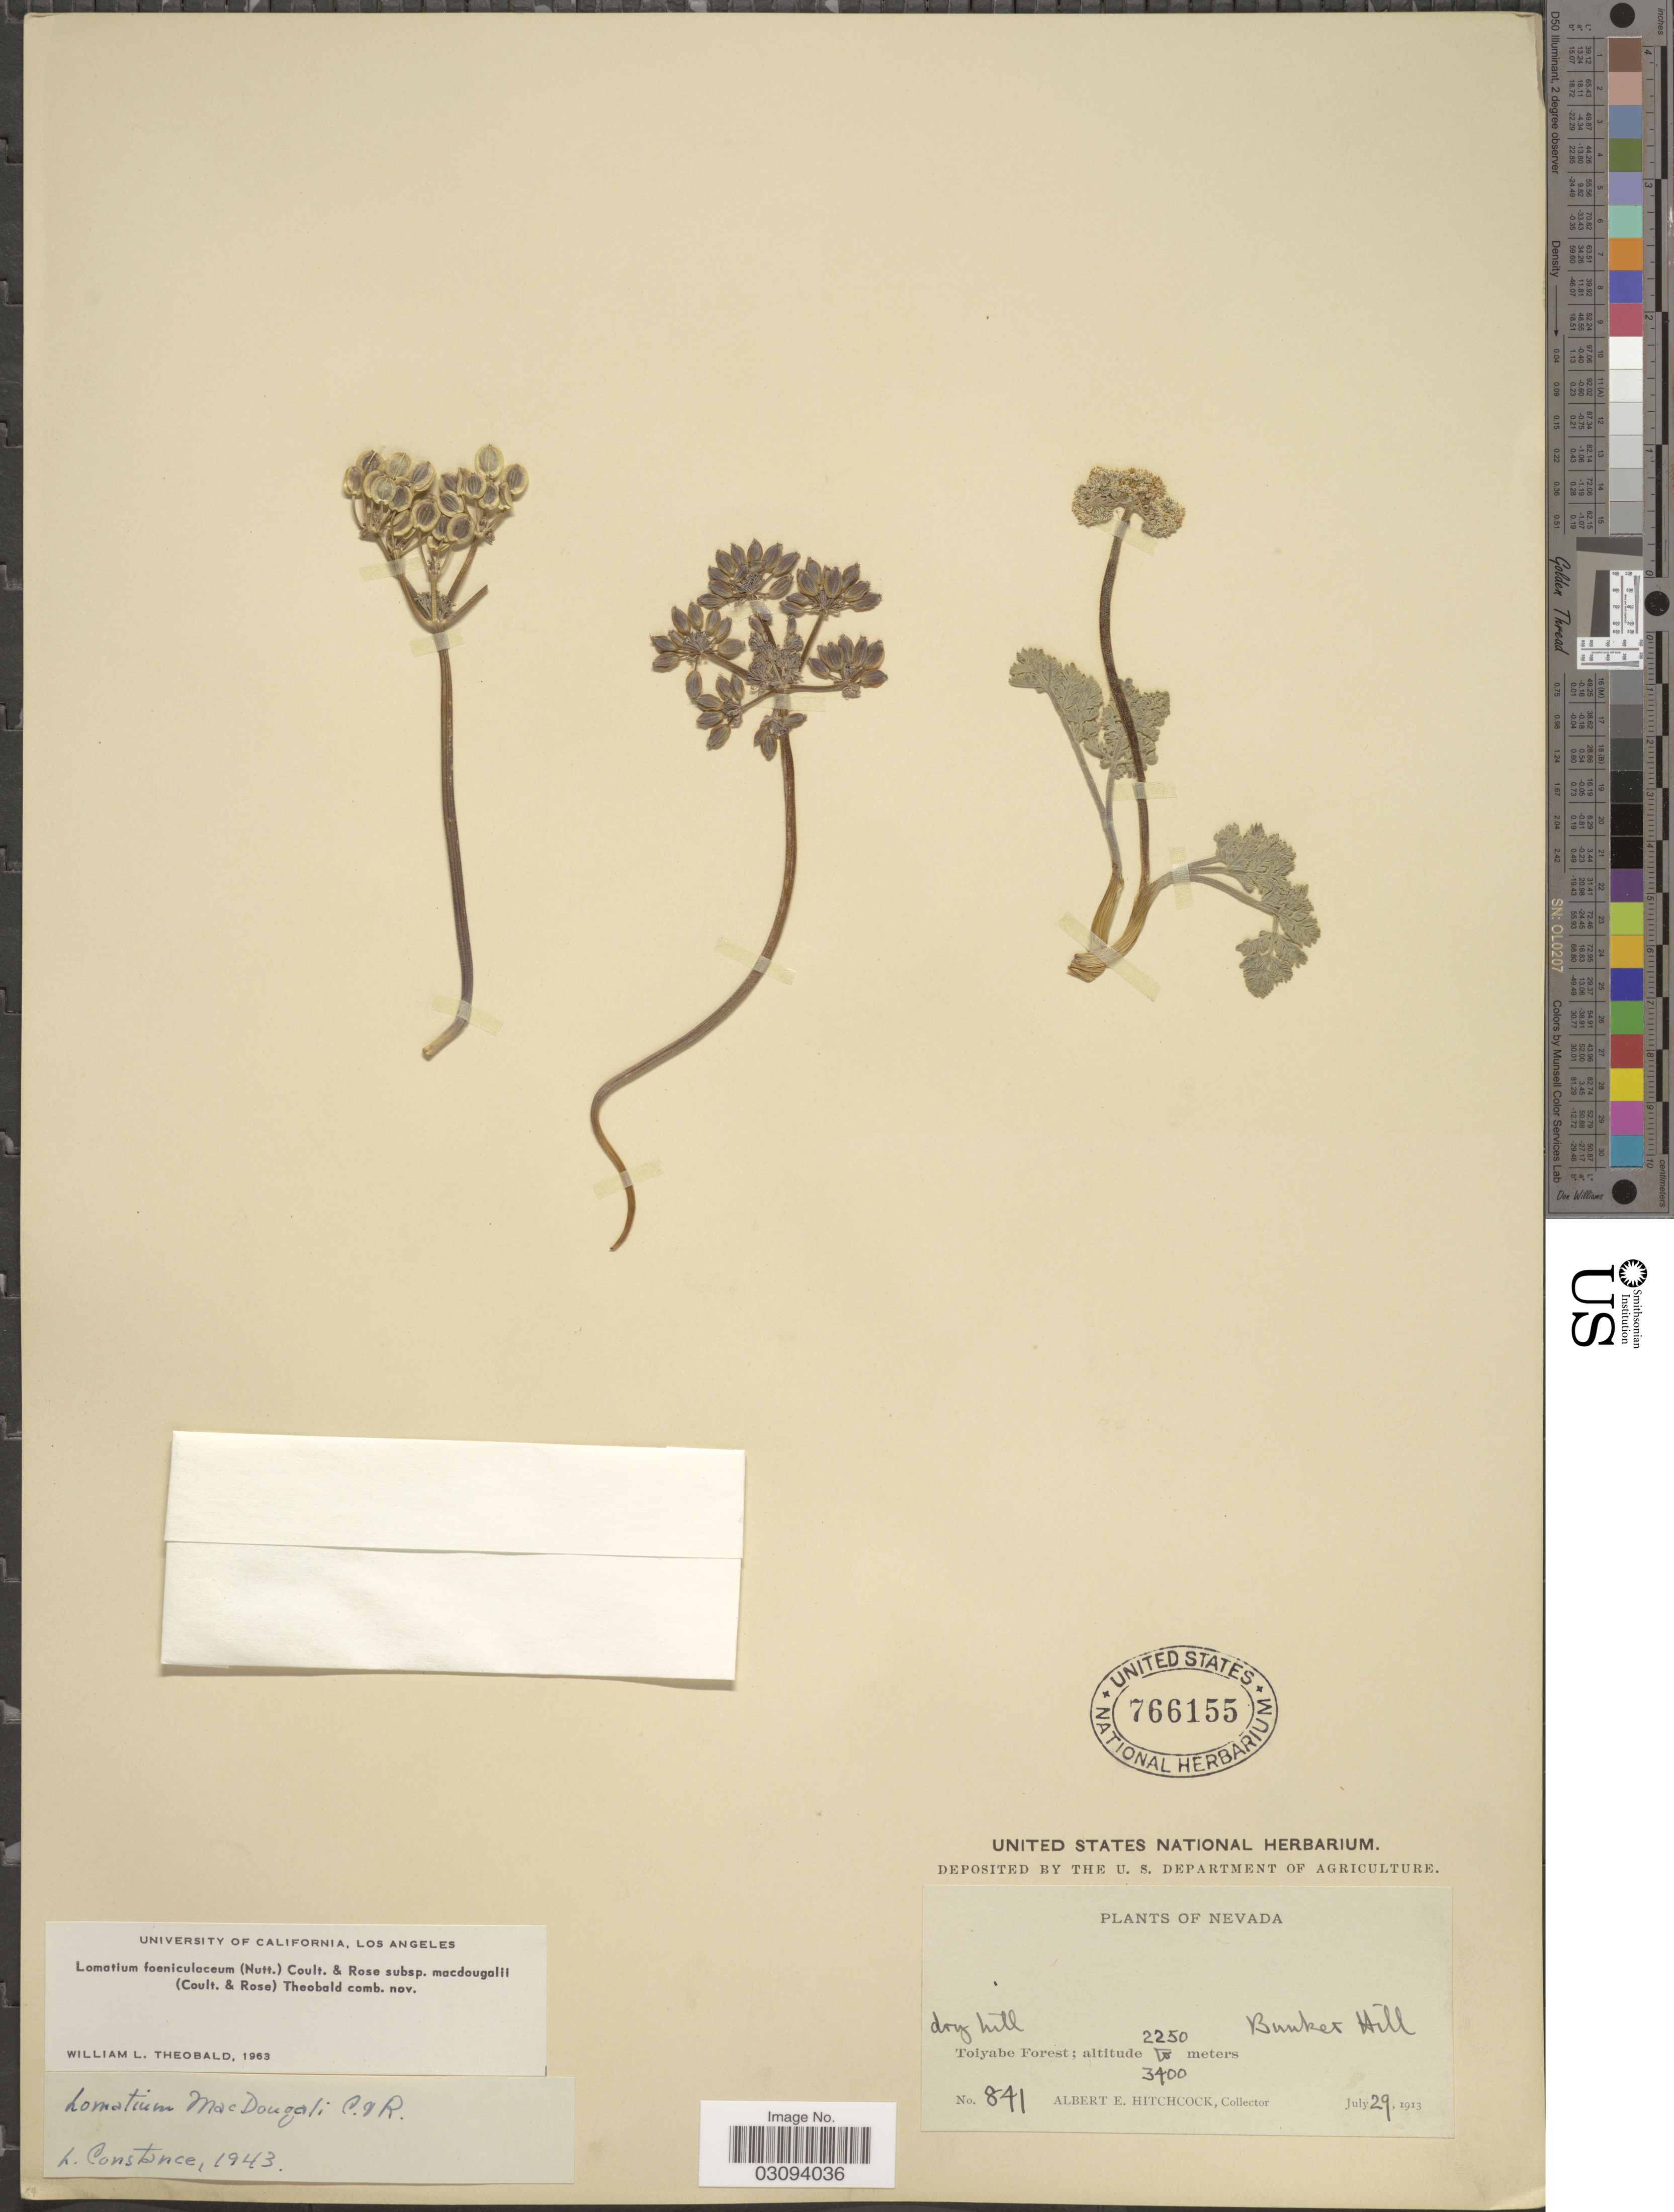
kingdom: Plantae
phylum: Tracheophyta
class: Magnoliopsida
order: Apiales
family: Apiaceae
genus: Lomatium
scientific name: Lomatium foeniculaceum subsp. macdougalii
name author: (J.M. Coult. & Rose) W.L. Theob.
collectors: A. Hitchcock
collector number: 841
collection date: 1913-07-29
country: United States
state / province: Nevada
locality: Toiyabe Forest. Bunker Hill.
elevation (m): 2250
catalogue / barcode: US 766155